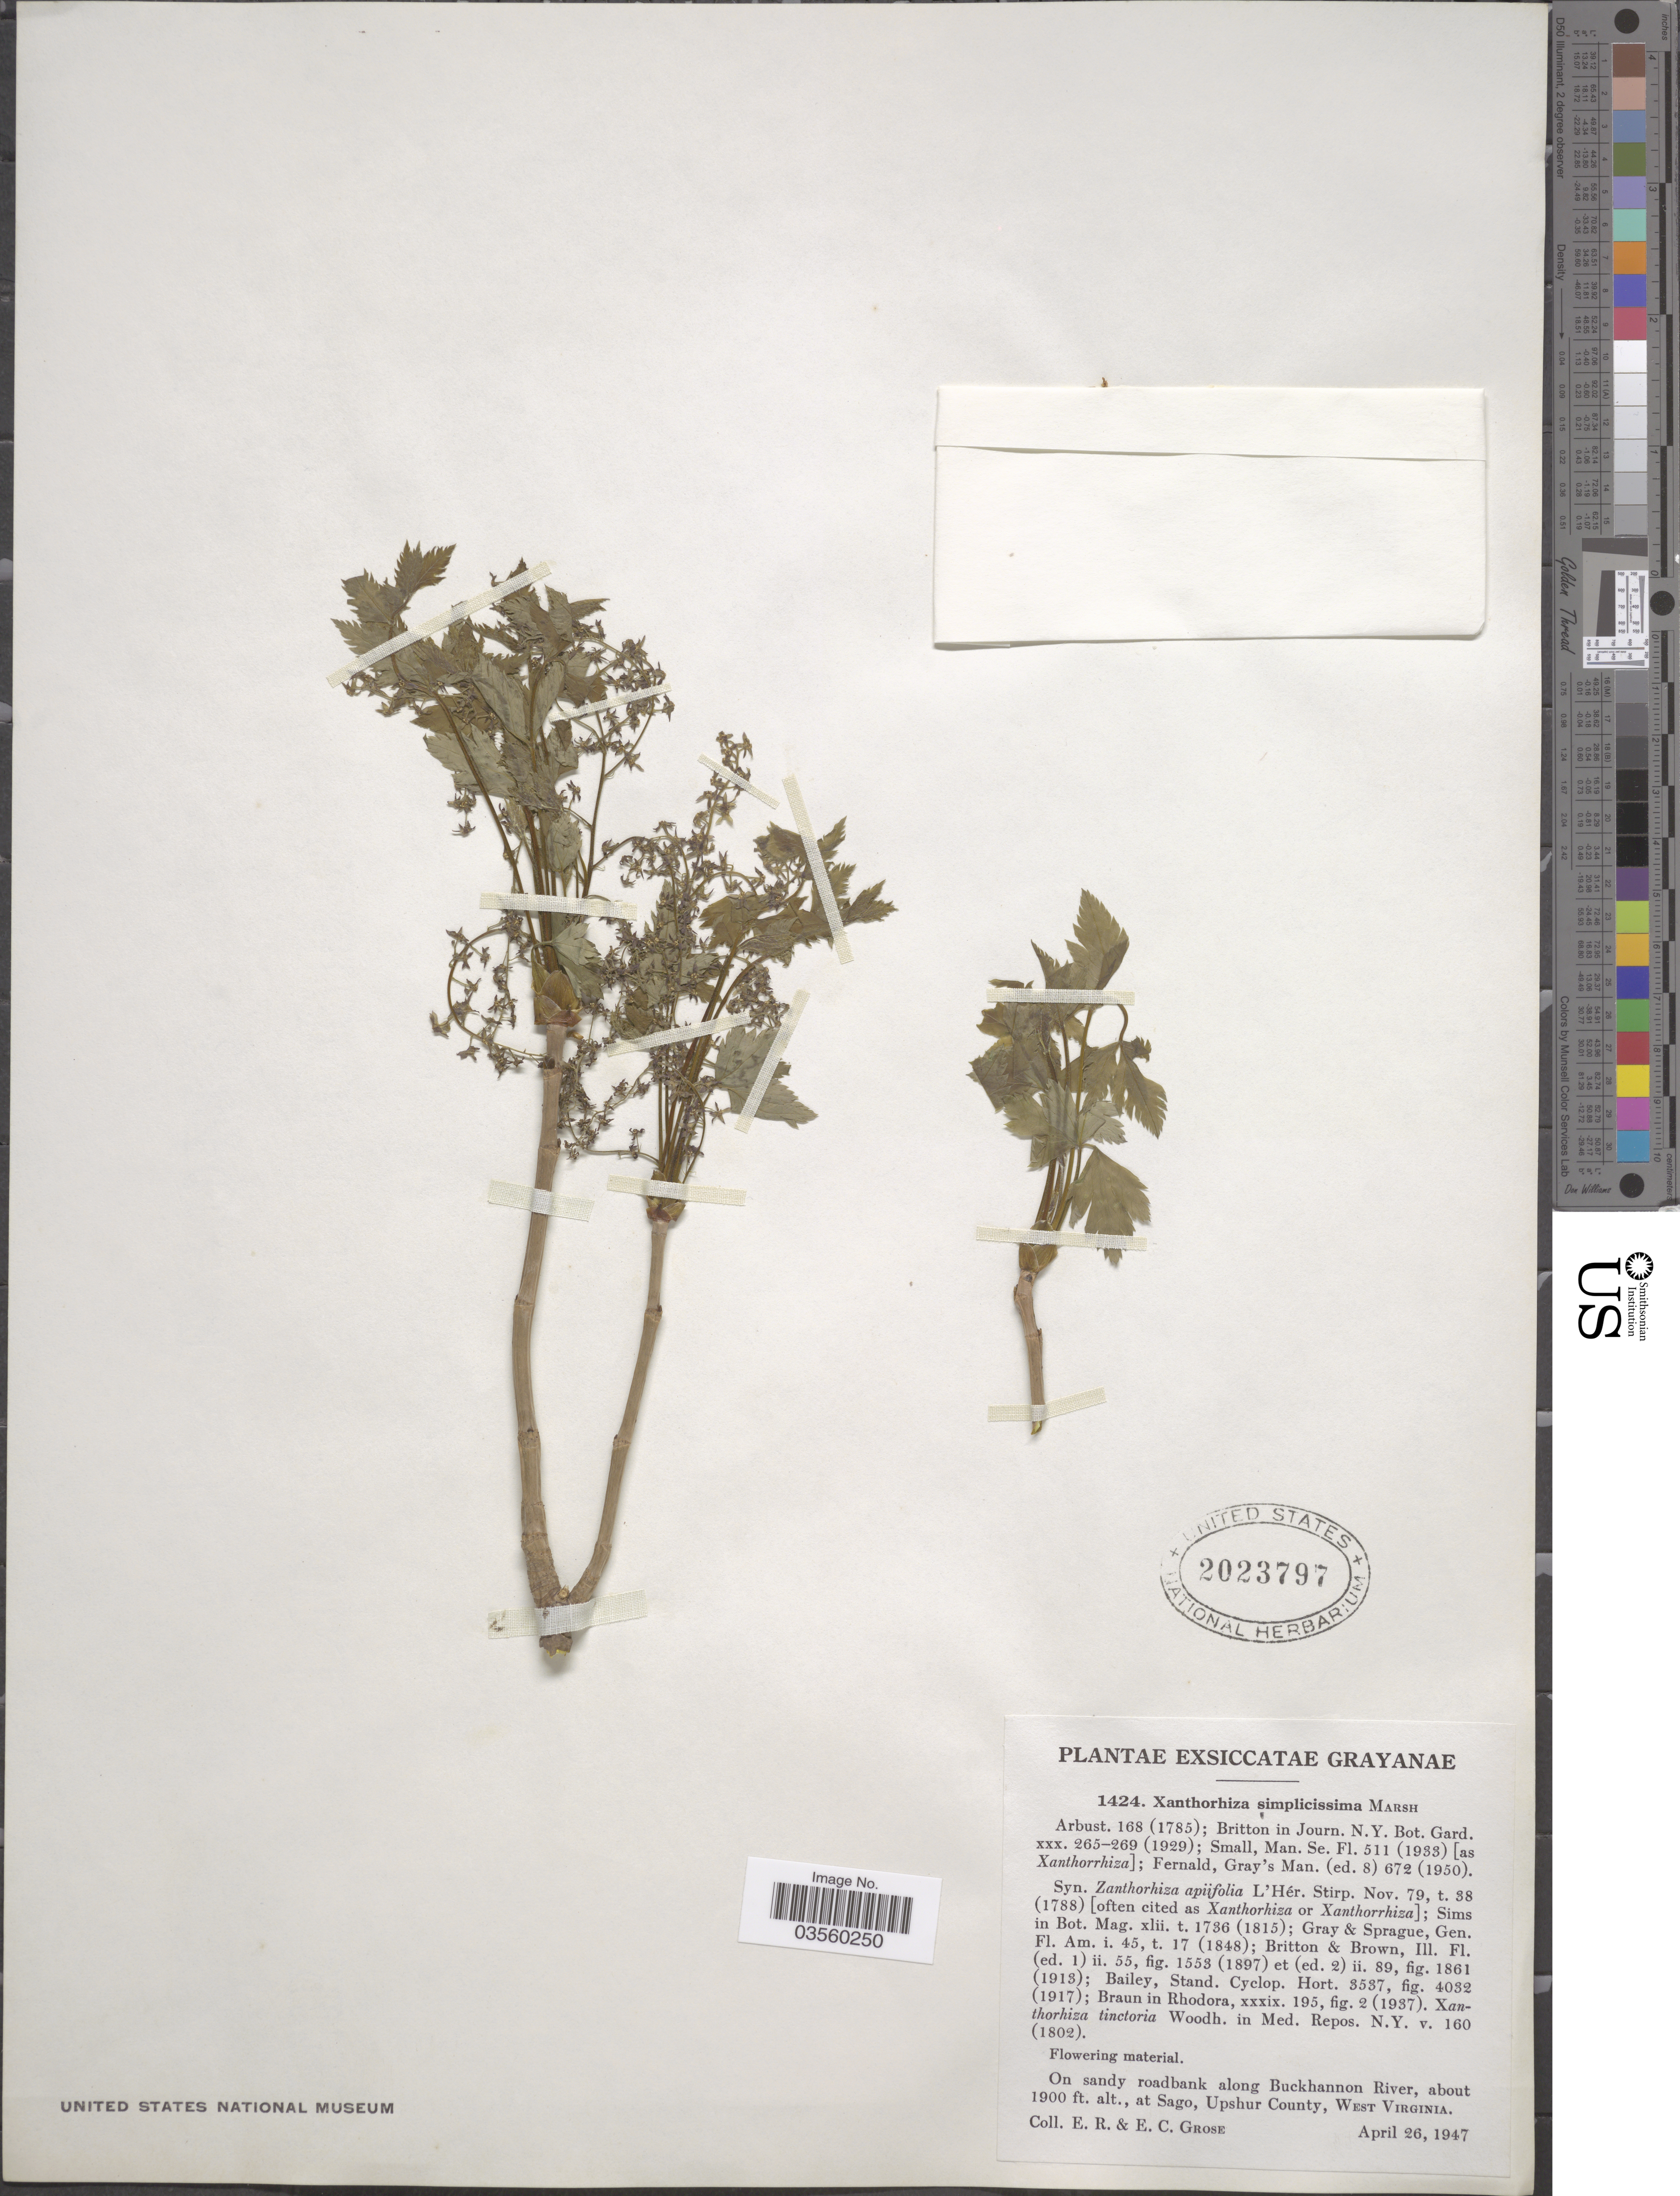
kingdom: Plantae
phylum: Tracheophyta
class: Magnoliopsida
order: Ranunculales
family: Ranunculaceae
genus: Xanthorhiza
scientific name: Xanthorhiza simplicissima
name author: Marshall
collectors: E. Grose & E. Grose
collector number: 1424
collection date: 1947-04-26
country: United States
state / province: West Virginia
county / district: Upshur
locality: Along Buckhannon River, at Sago, Upshur County.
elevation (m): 579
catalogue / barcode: US 2023797